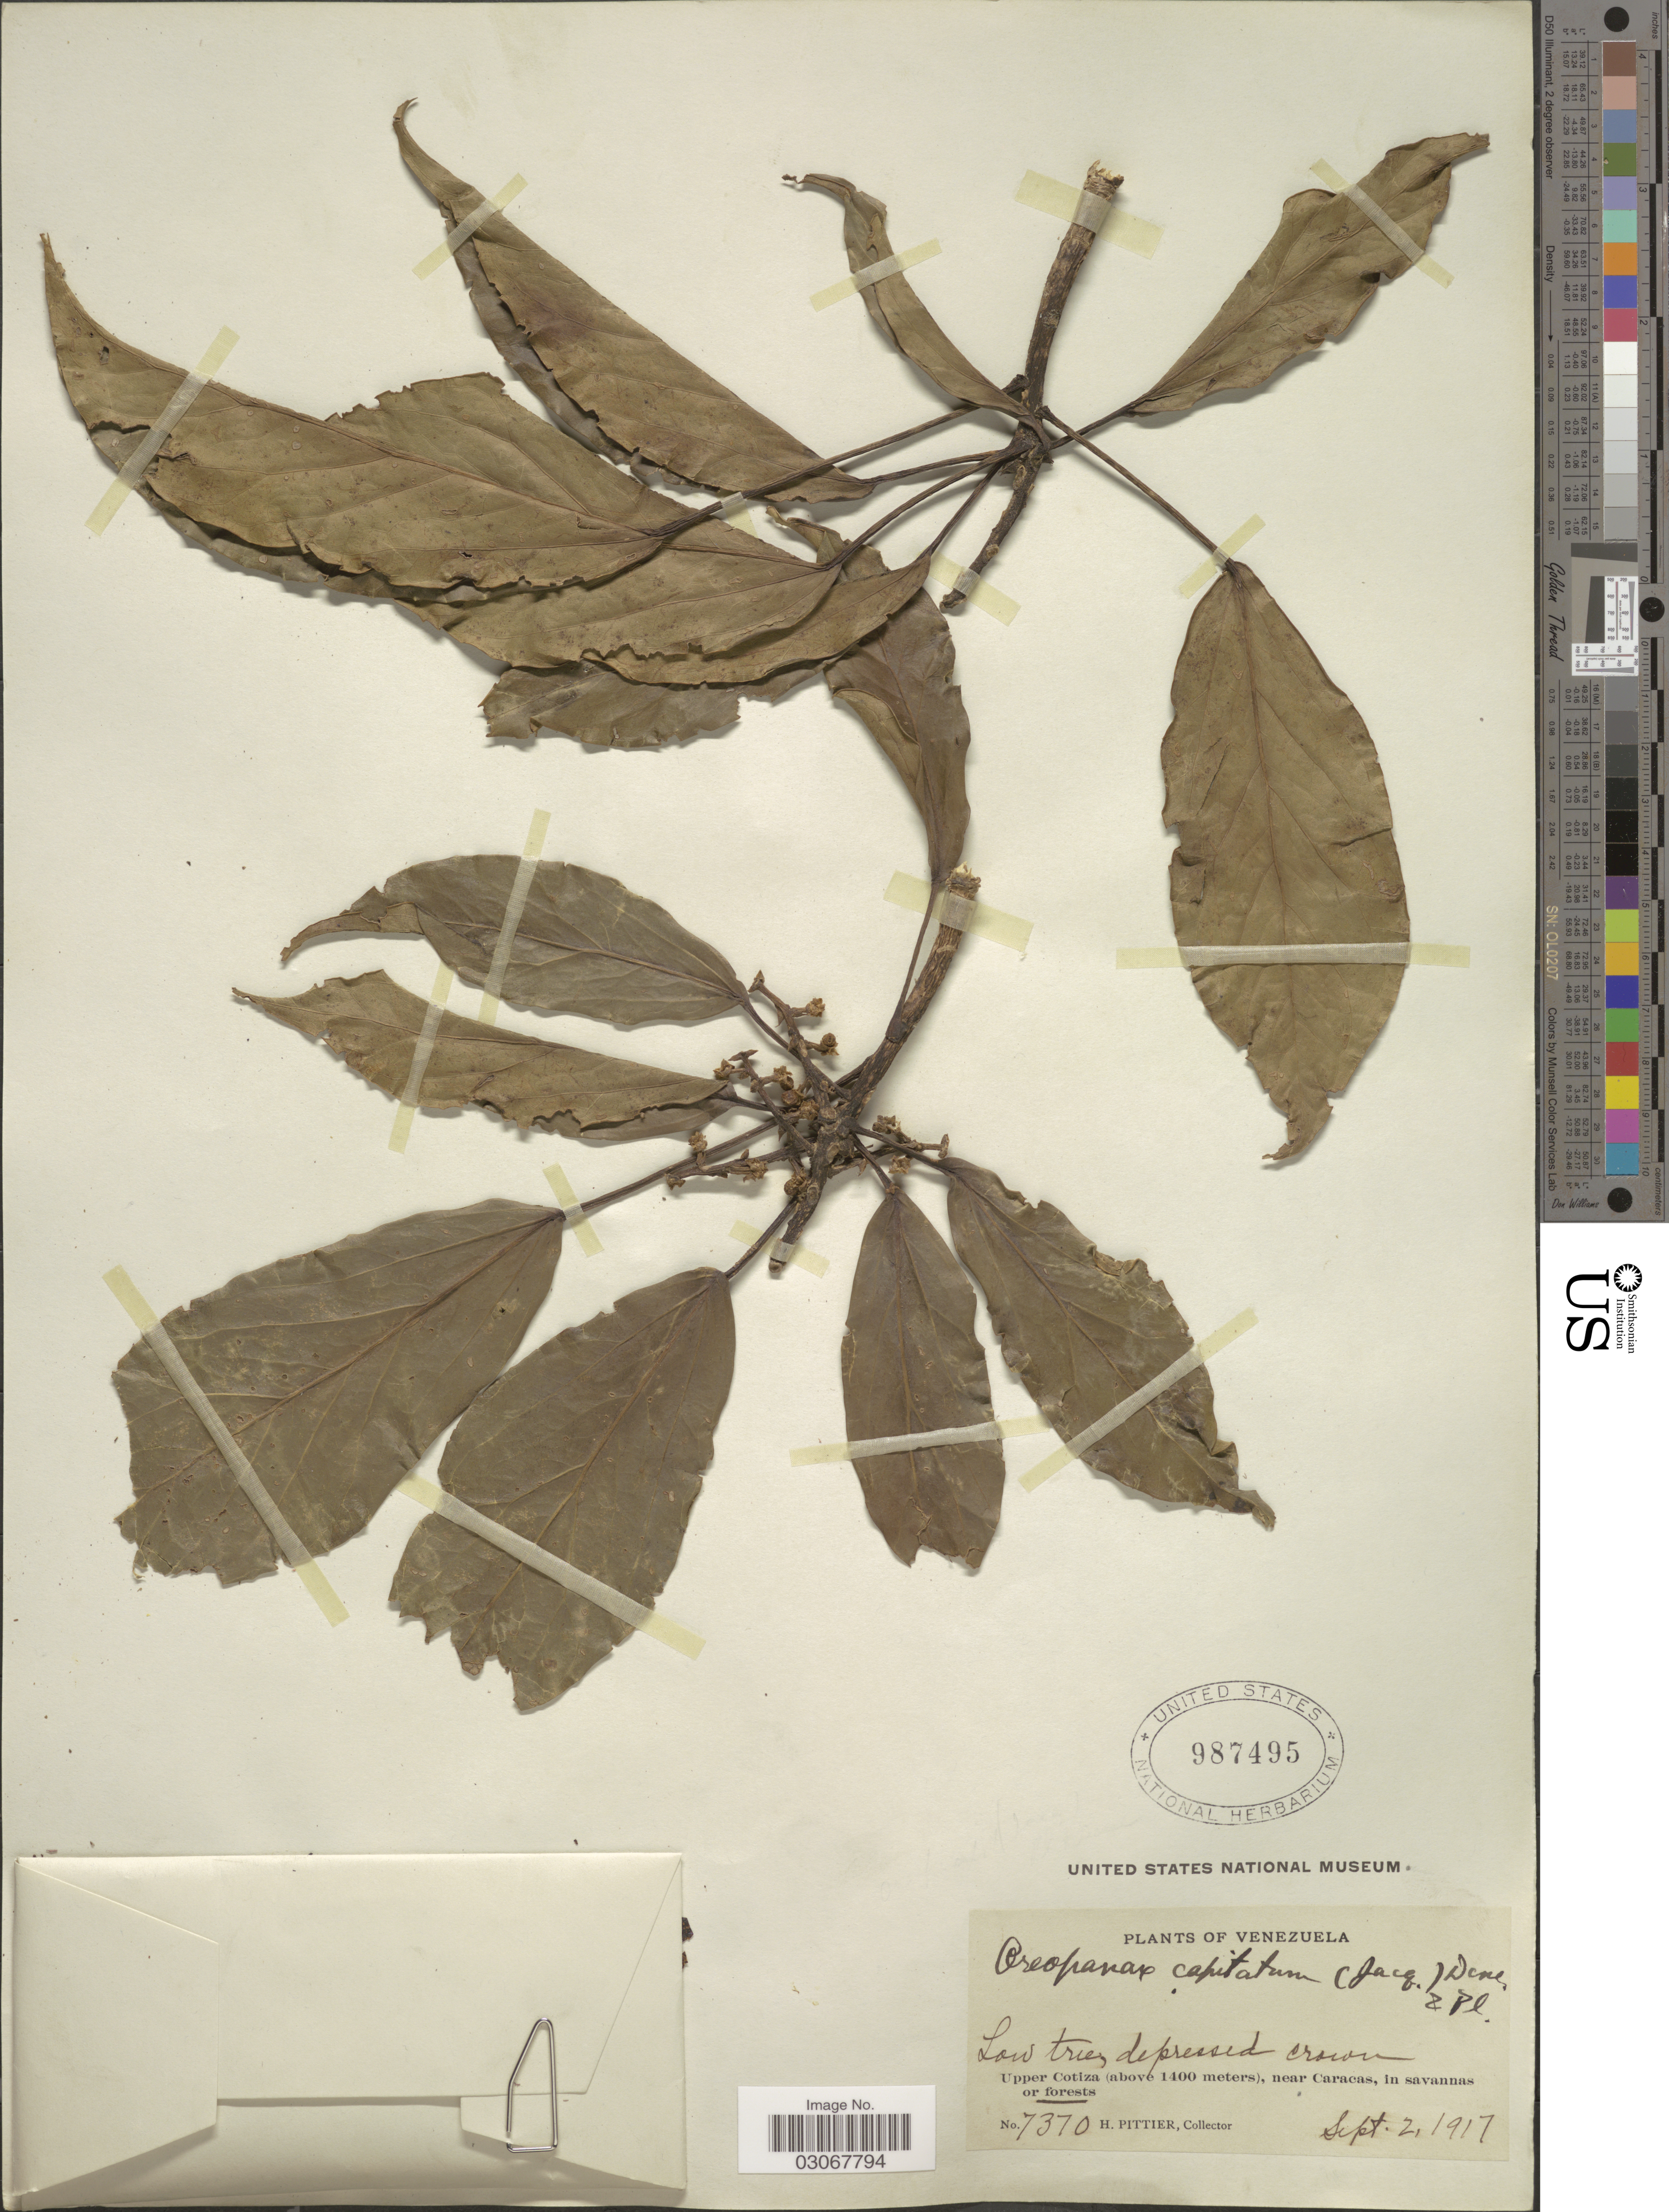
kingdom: Plantae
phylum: Tracheophyta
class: Magnoliopsida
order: Apiales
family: Araliaceae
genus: Oreopanax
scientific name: Oreopanax capitatus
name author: (Jacq.) Decne. & Planch.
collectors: H. F. Pittier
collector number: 7370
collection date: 1917-09-02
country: Venezuela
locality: Upper Cotiza, near Caracas.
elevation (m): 1400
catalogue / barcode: US 987495